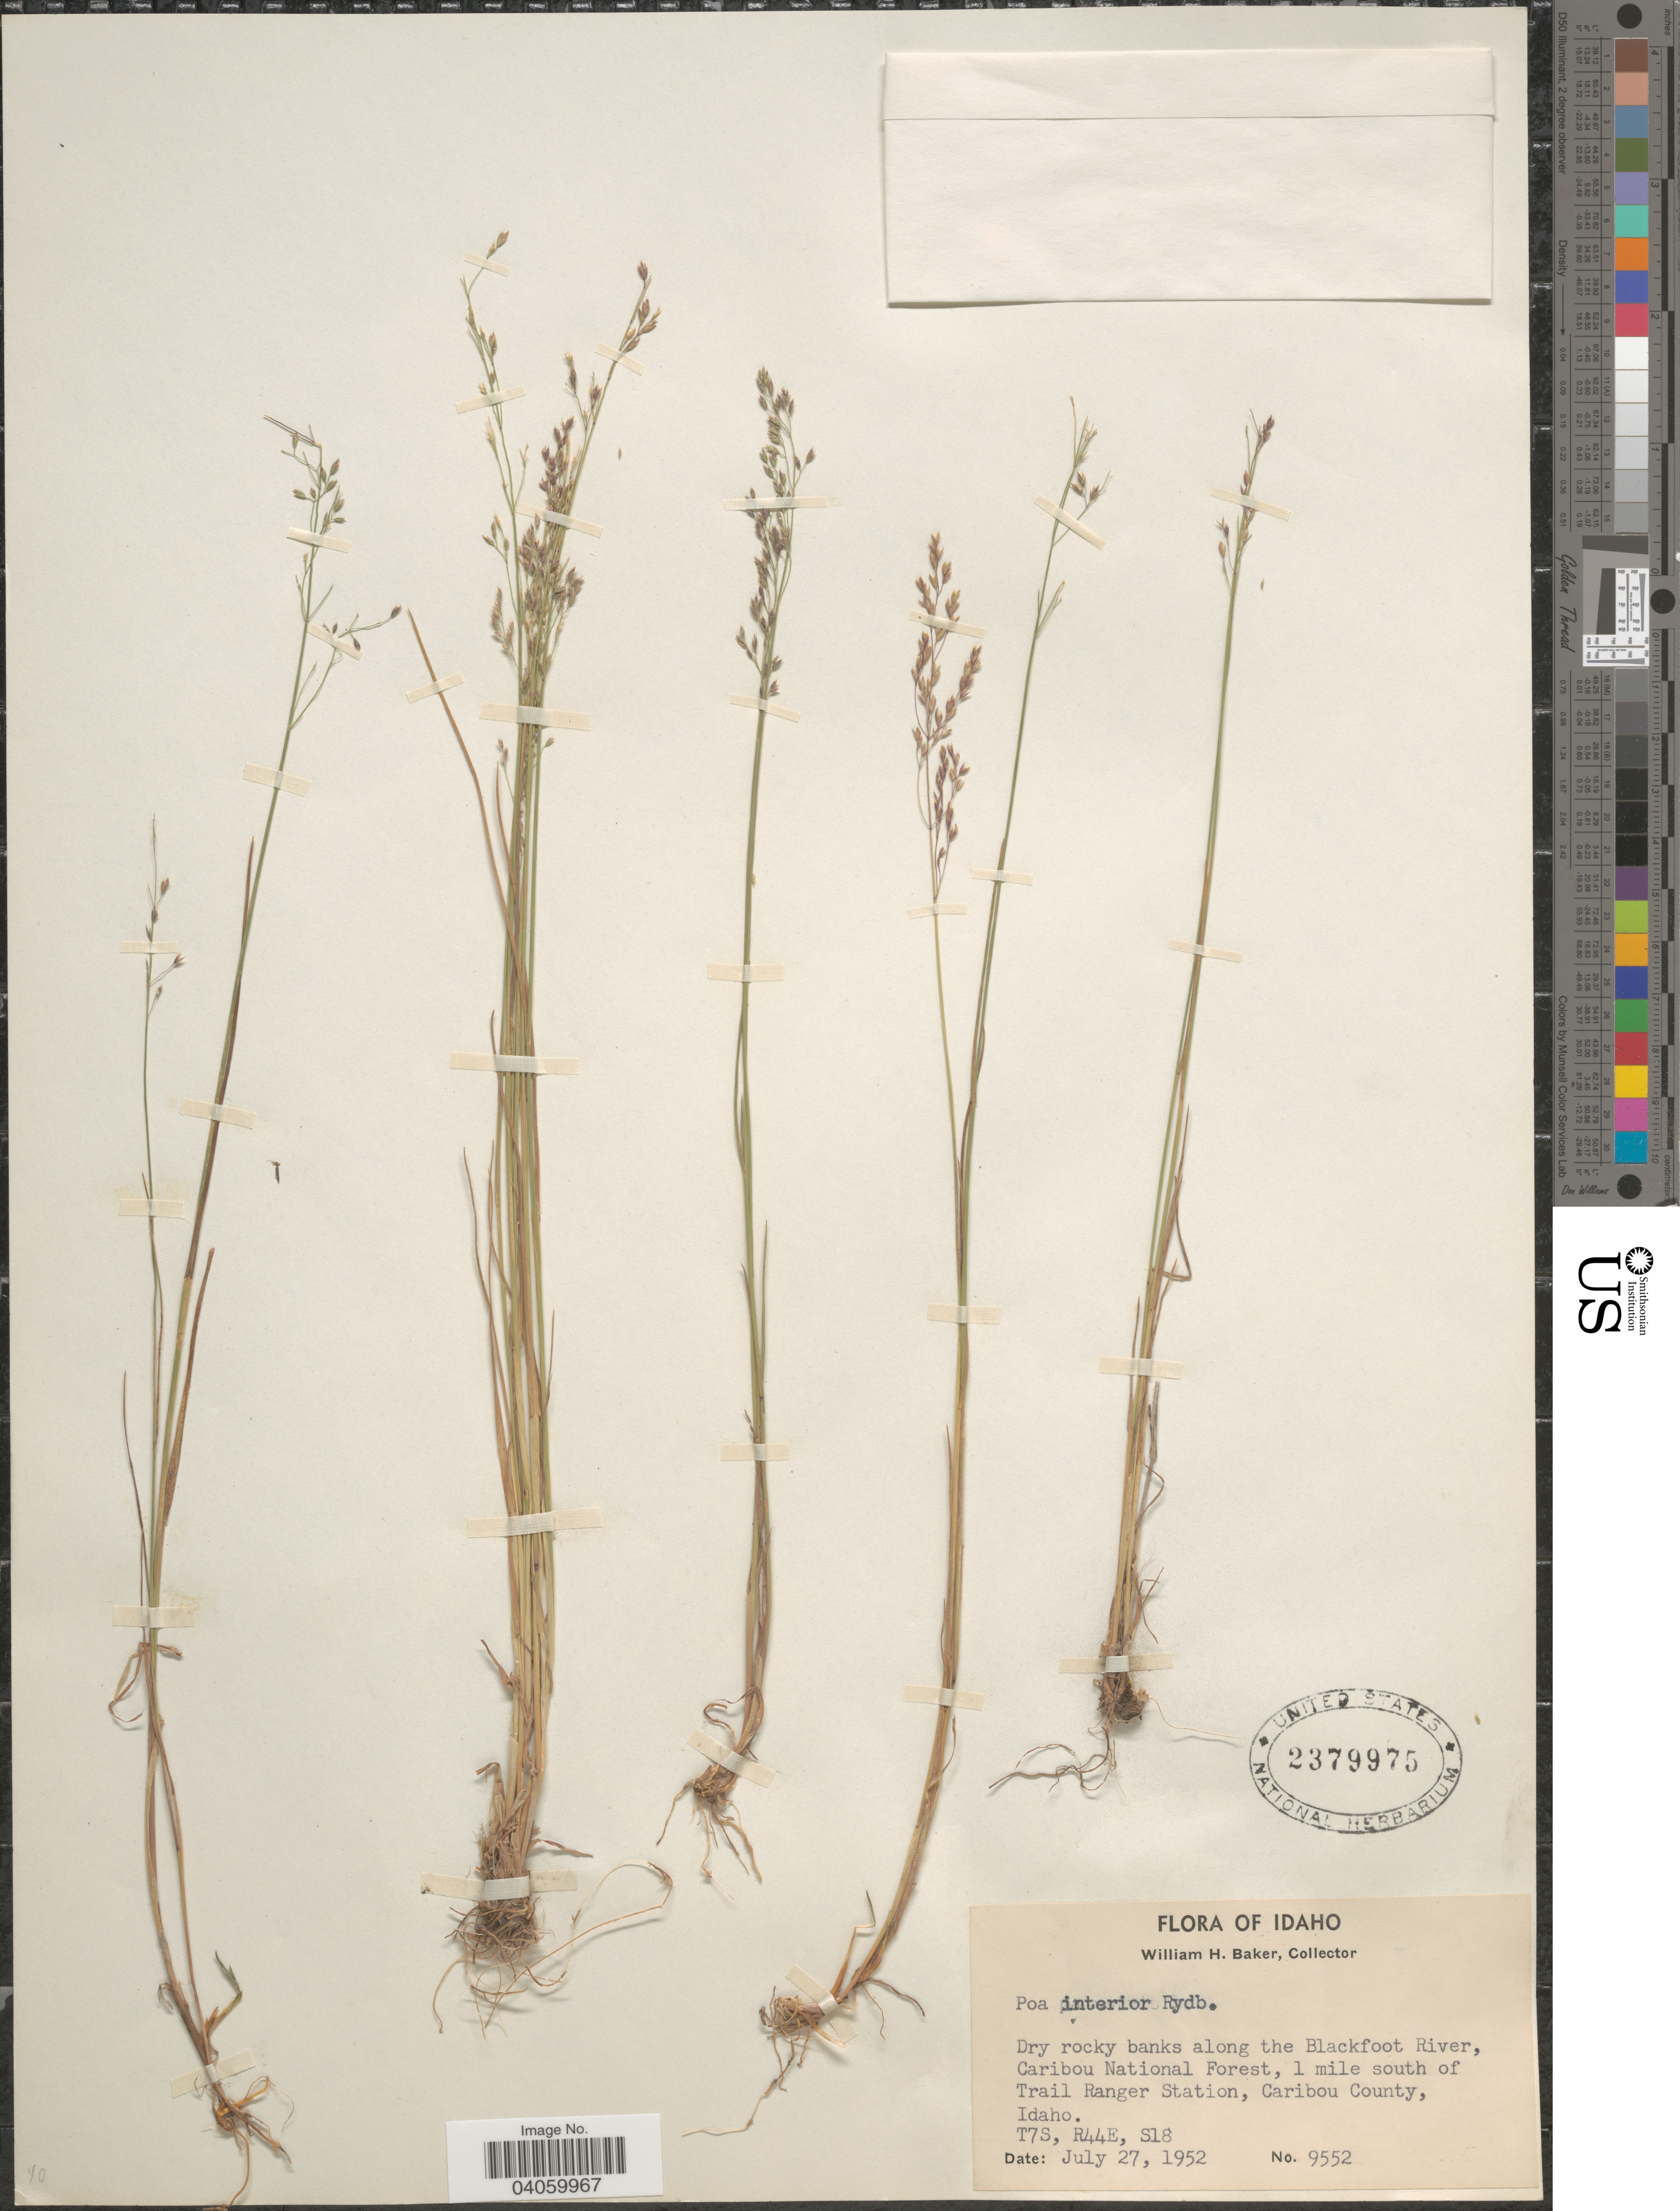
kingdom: Plantae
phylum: Tracheophyta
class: Liliopsida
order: Poales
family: Poaceae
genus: Poa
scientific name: Poa interior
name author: Rydb.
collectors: W. H. Baker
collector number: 9552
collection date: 1952-07-27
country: United States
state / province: Idaho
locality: Dry rocky banks along the Blackfoot River, Caribou National Forest, 1 mile south of Trail Ranger Station, Caribou County. T7S, R44E, S18.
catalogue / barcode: US 2379975